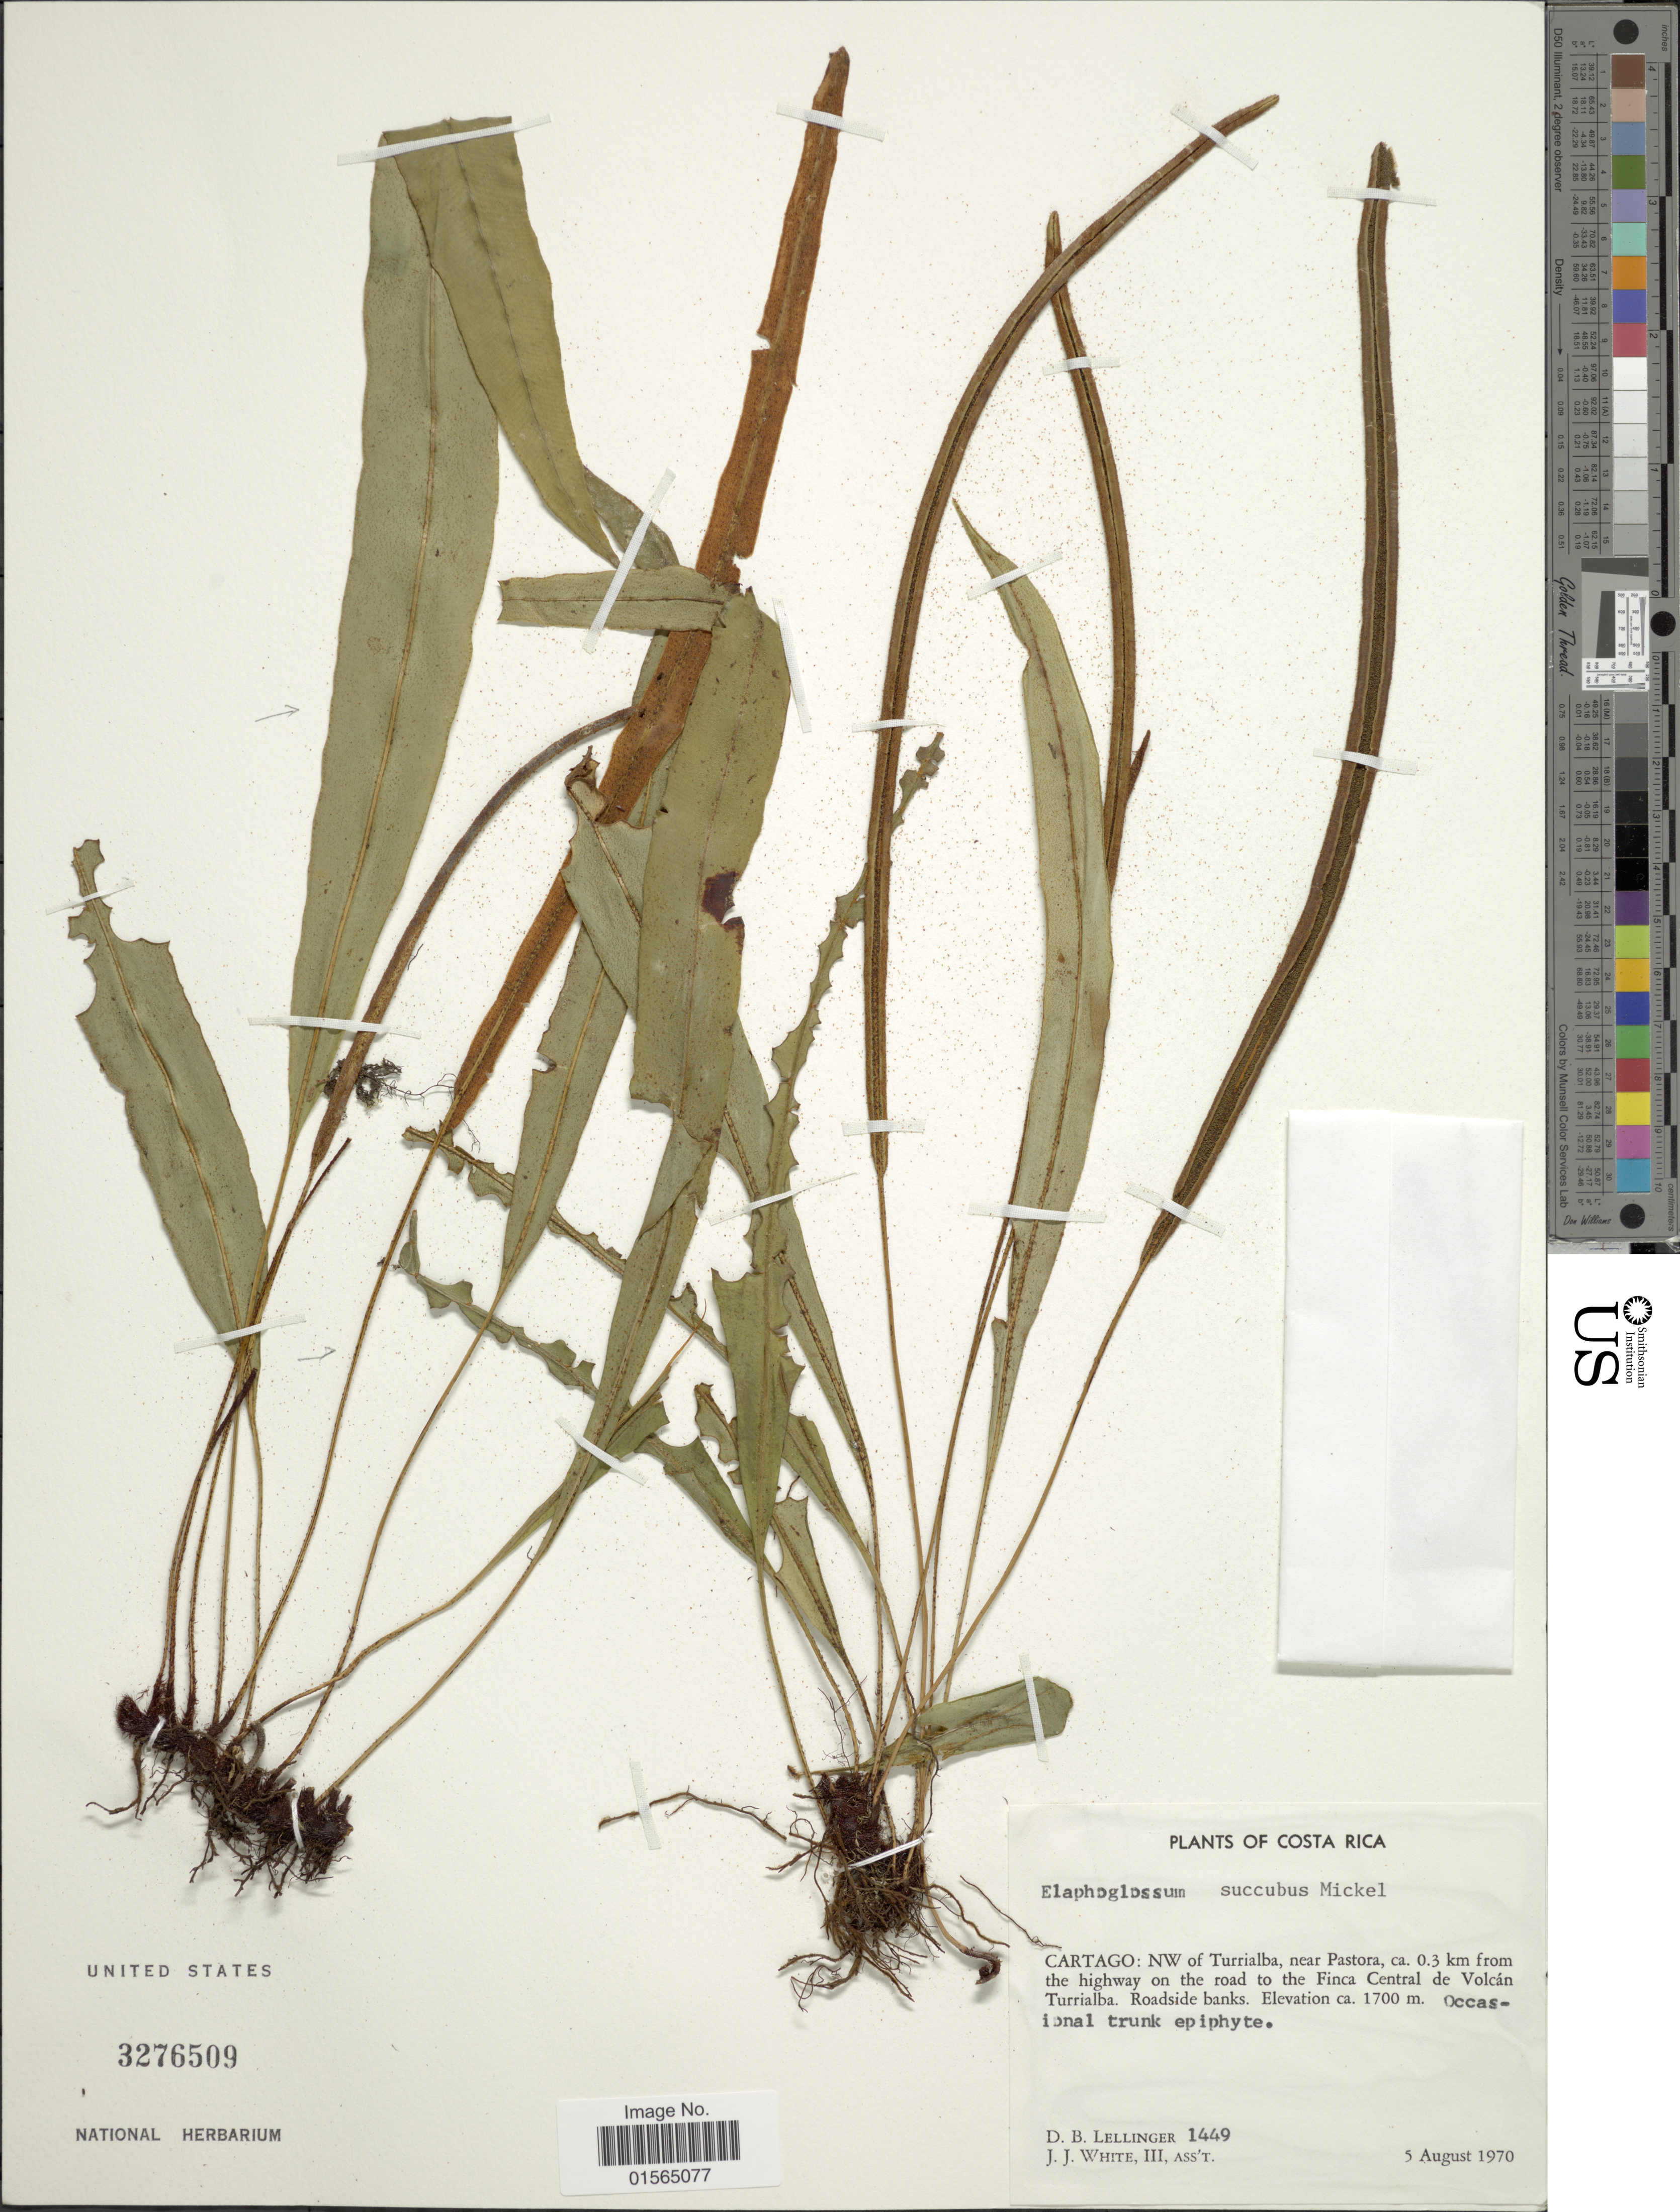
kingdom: Plantae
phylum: Tracheophyta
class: Polypodiopsida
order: Polypodiales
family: Dryopteridaceae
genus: Elaphoglossum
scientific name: Elaphoglossum succubus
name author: Mickel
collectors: D. B. Lellinger & J. J. White III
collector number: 1449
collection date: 1970-08-05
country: Costa Rica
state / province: Cartago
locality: NW of Turrialba, near Pastora, ca. 0.3 km from the highway on the road to the finca Central de Volcan Turrialba. Roadside banks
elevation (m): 1700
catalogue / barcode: US 3276509